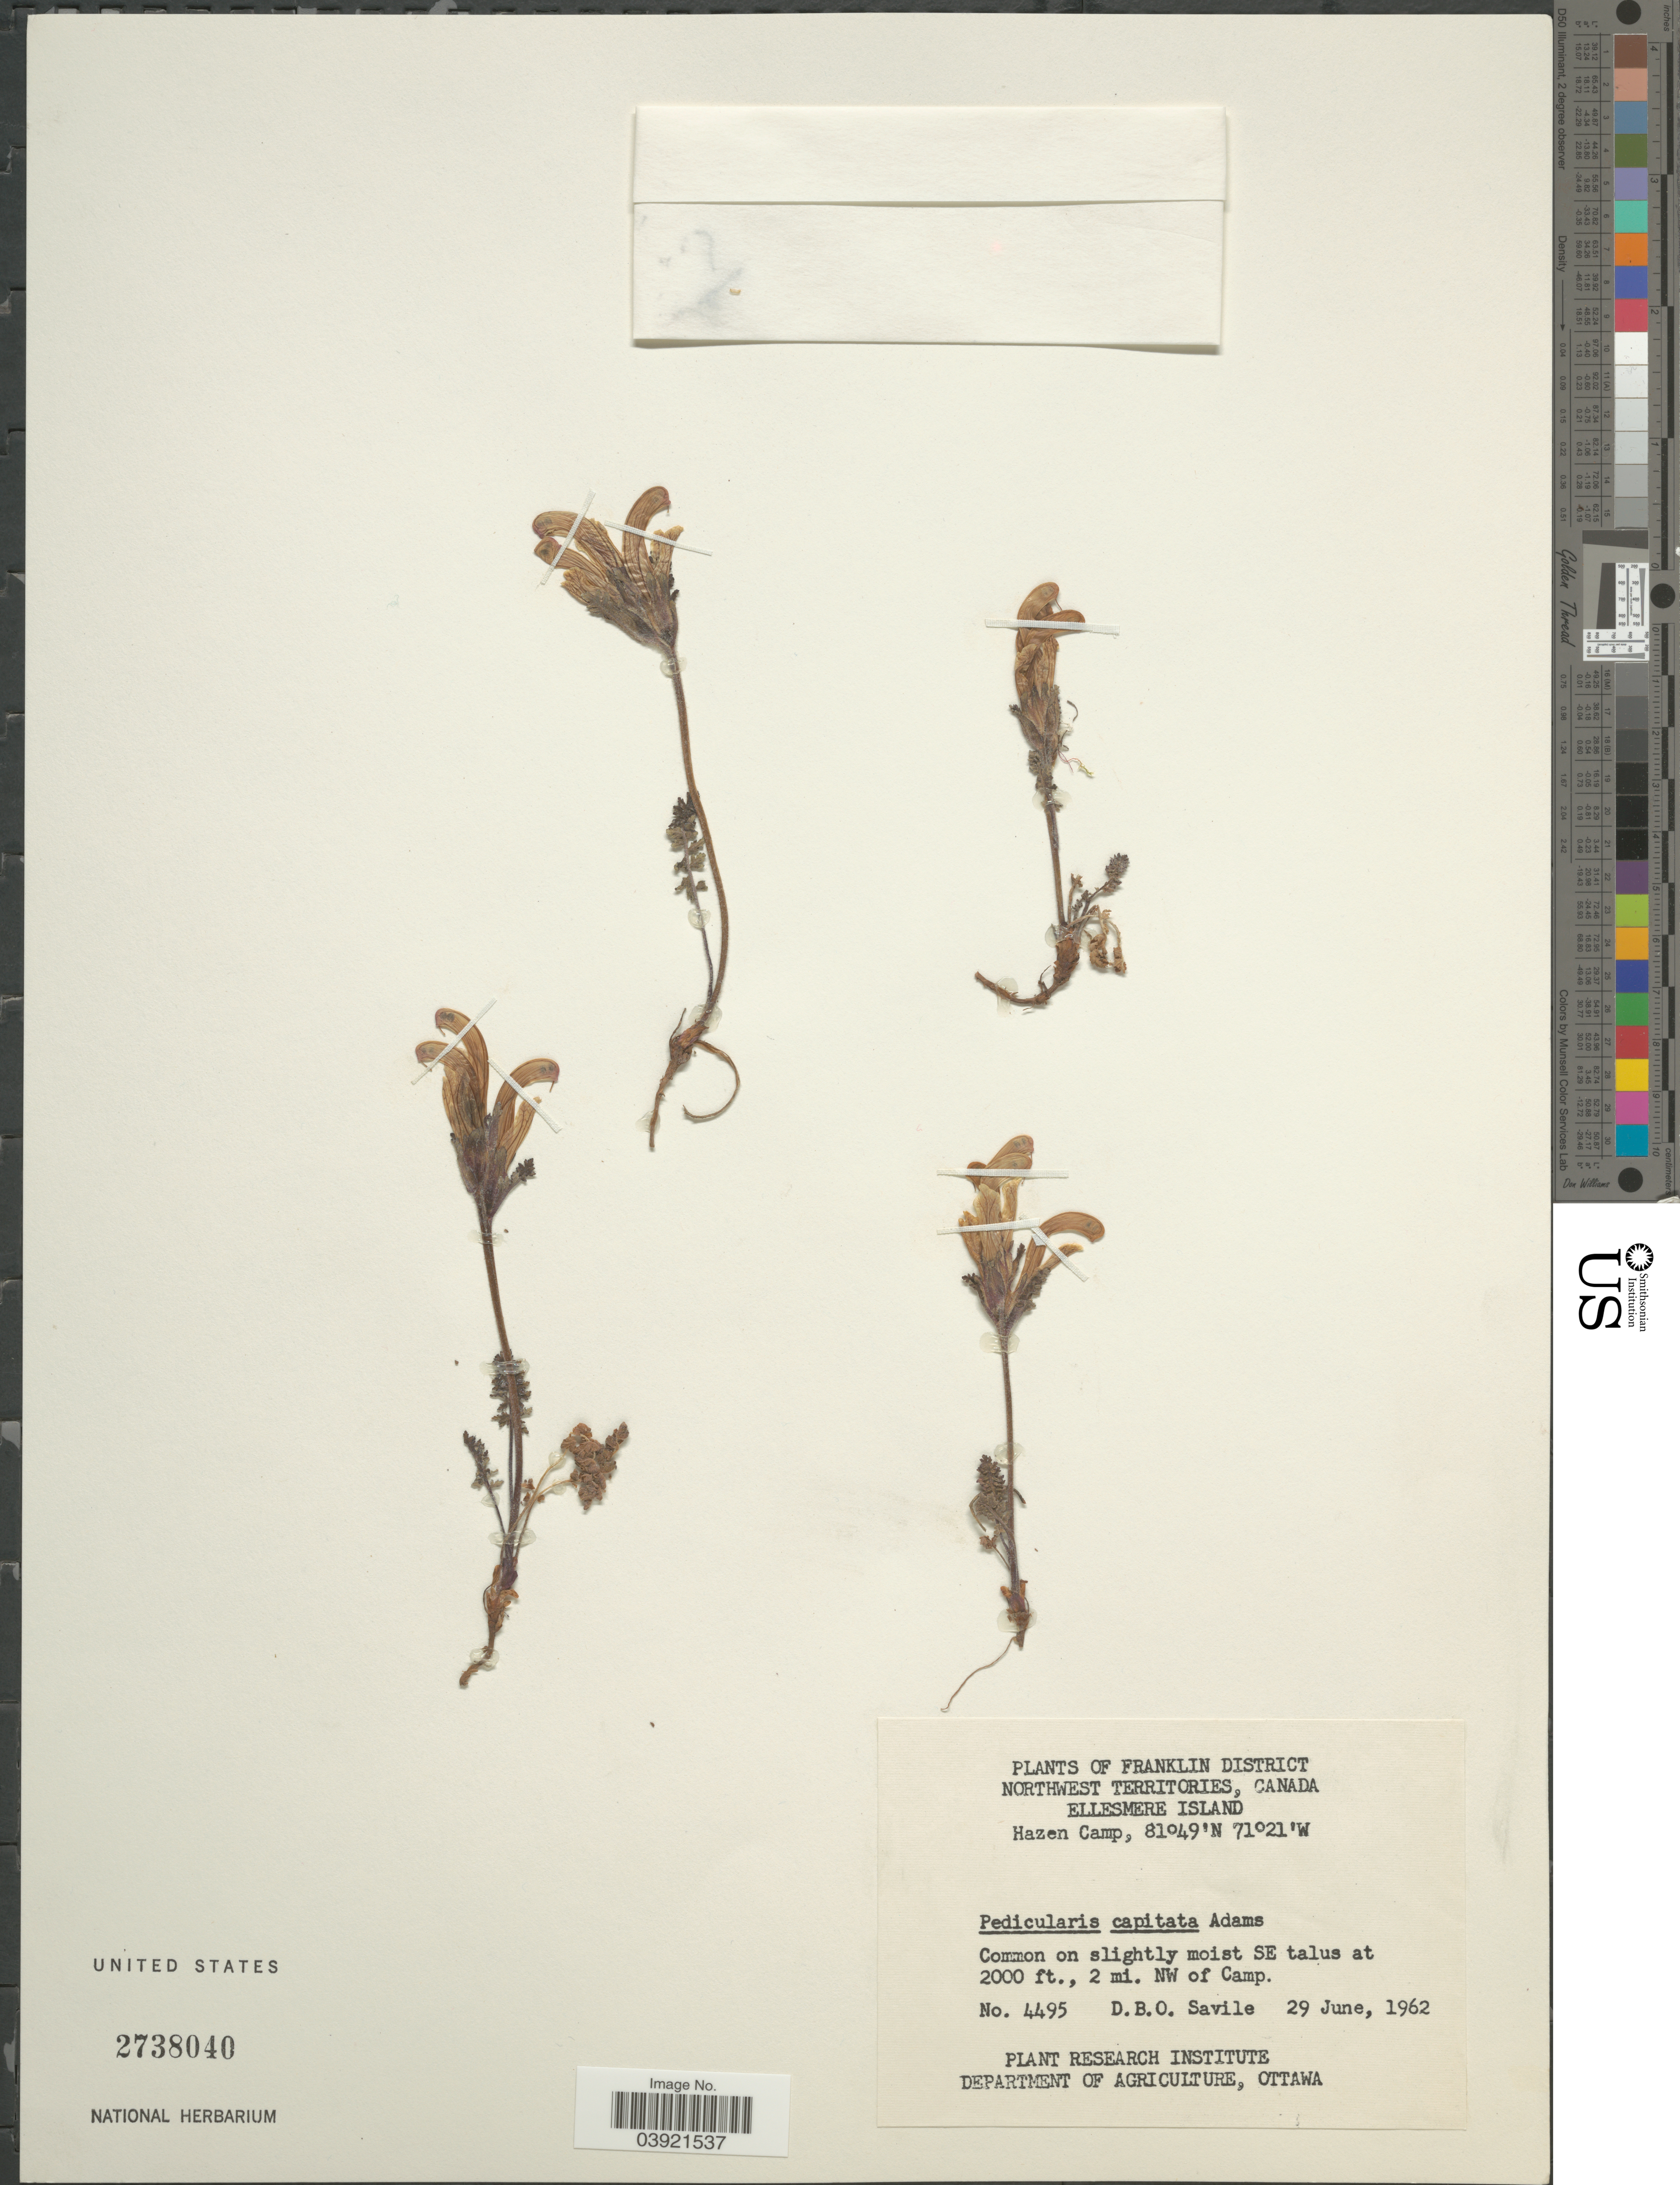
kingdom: Plantae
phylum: Tracheophyta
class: Magnoliopsida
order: Lamiales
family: Orobanchaceae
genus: Pedicularis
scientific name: Pedicularis capitata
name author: Adams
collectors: D. Savile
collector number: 4495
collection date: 1962-06-29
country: Canada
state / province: Northwest Territories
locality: Franklin District. Ellesmere Island. Hazen Camp. SE talus, 2 mi. NW of Camp.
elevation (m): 610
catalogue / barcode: US 2738040